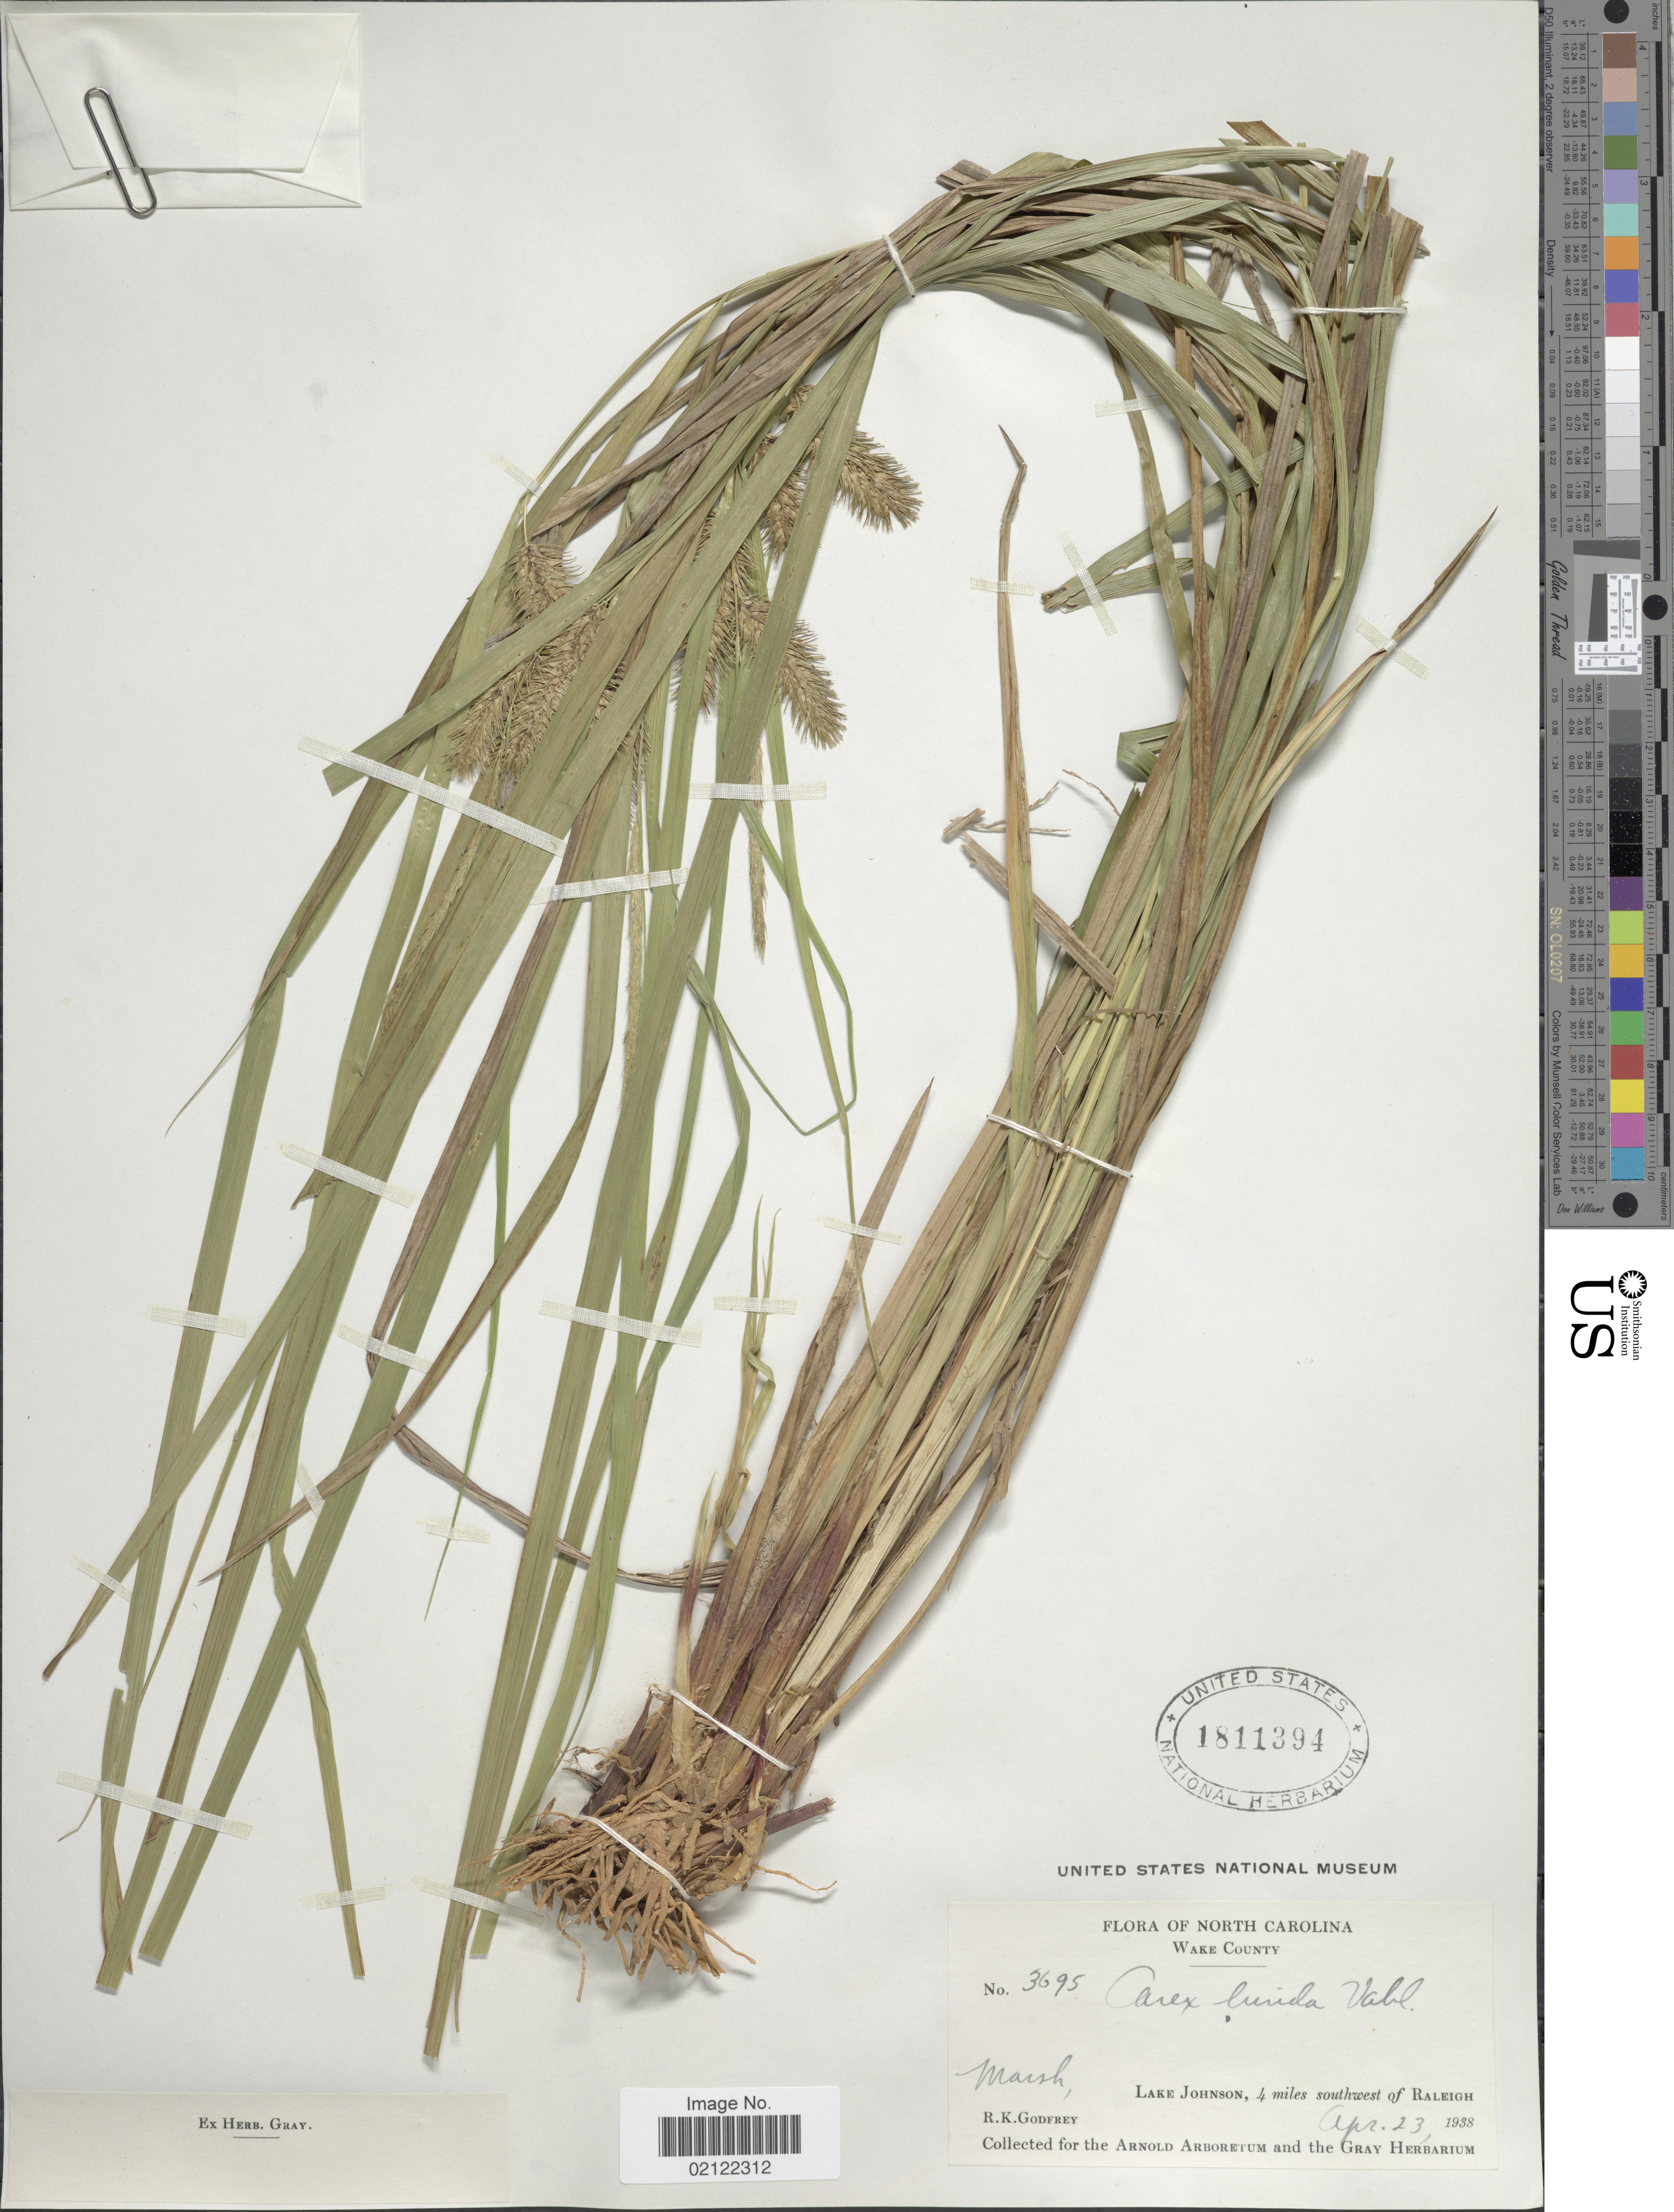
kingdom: Plantae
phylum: Tracheophyta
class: Liliopsida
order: Poales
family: Cyperaceae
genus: Carex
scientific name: Carex lurida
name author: Wahlenb.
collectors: R. K. Godfrey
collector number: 3695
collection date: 1938-04-23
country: United States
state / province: North Carolina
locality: Wake County. Marsh, Lake Johnson, 4 miles southwest of Raleigh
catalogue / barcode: US 1811394